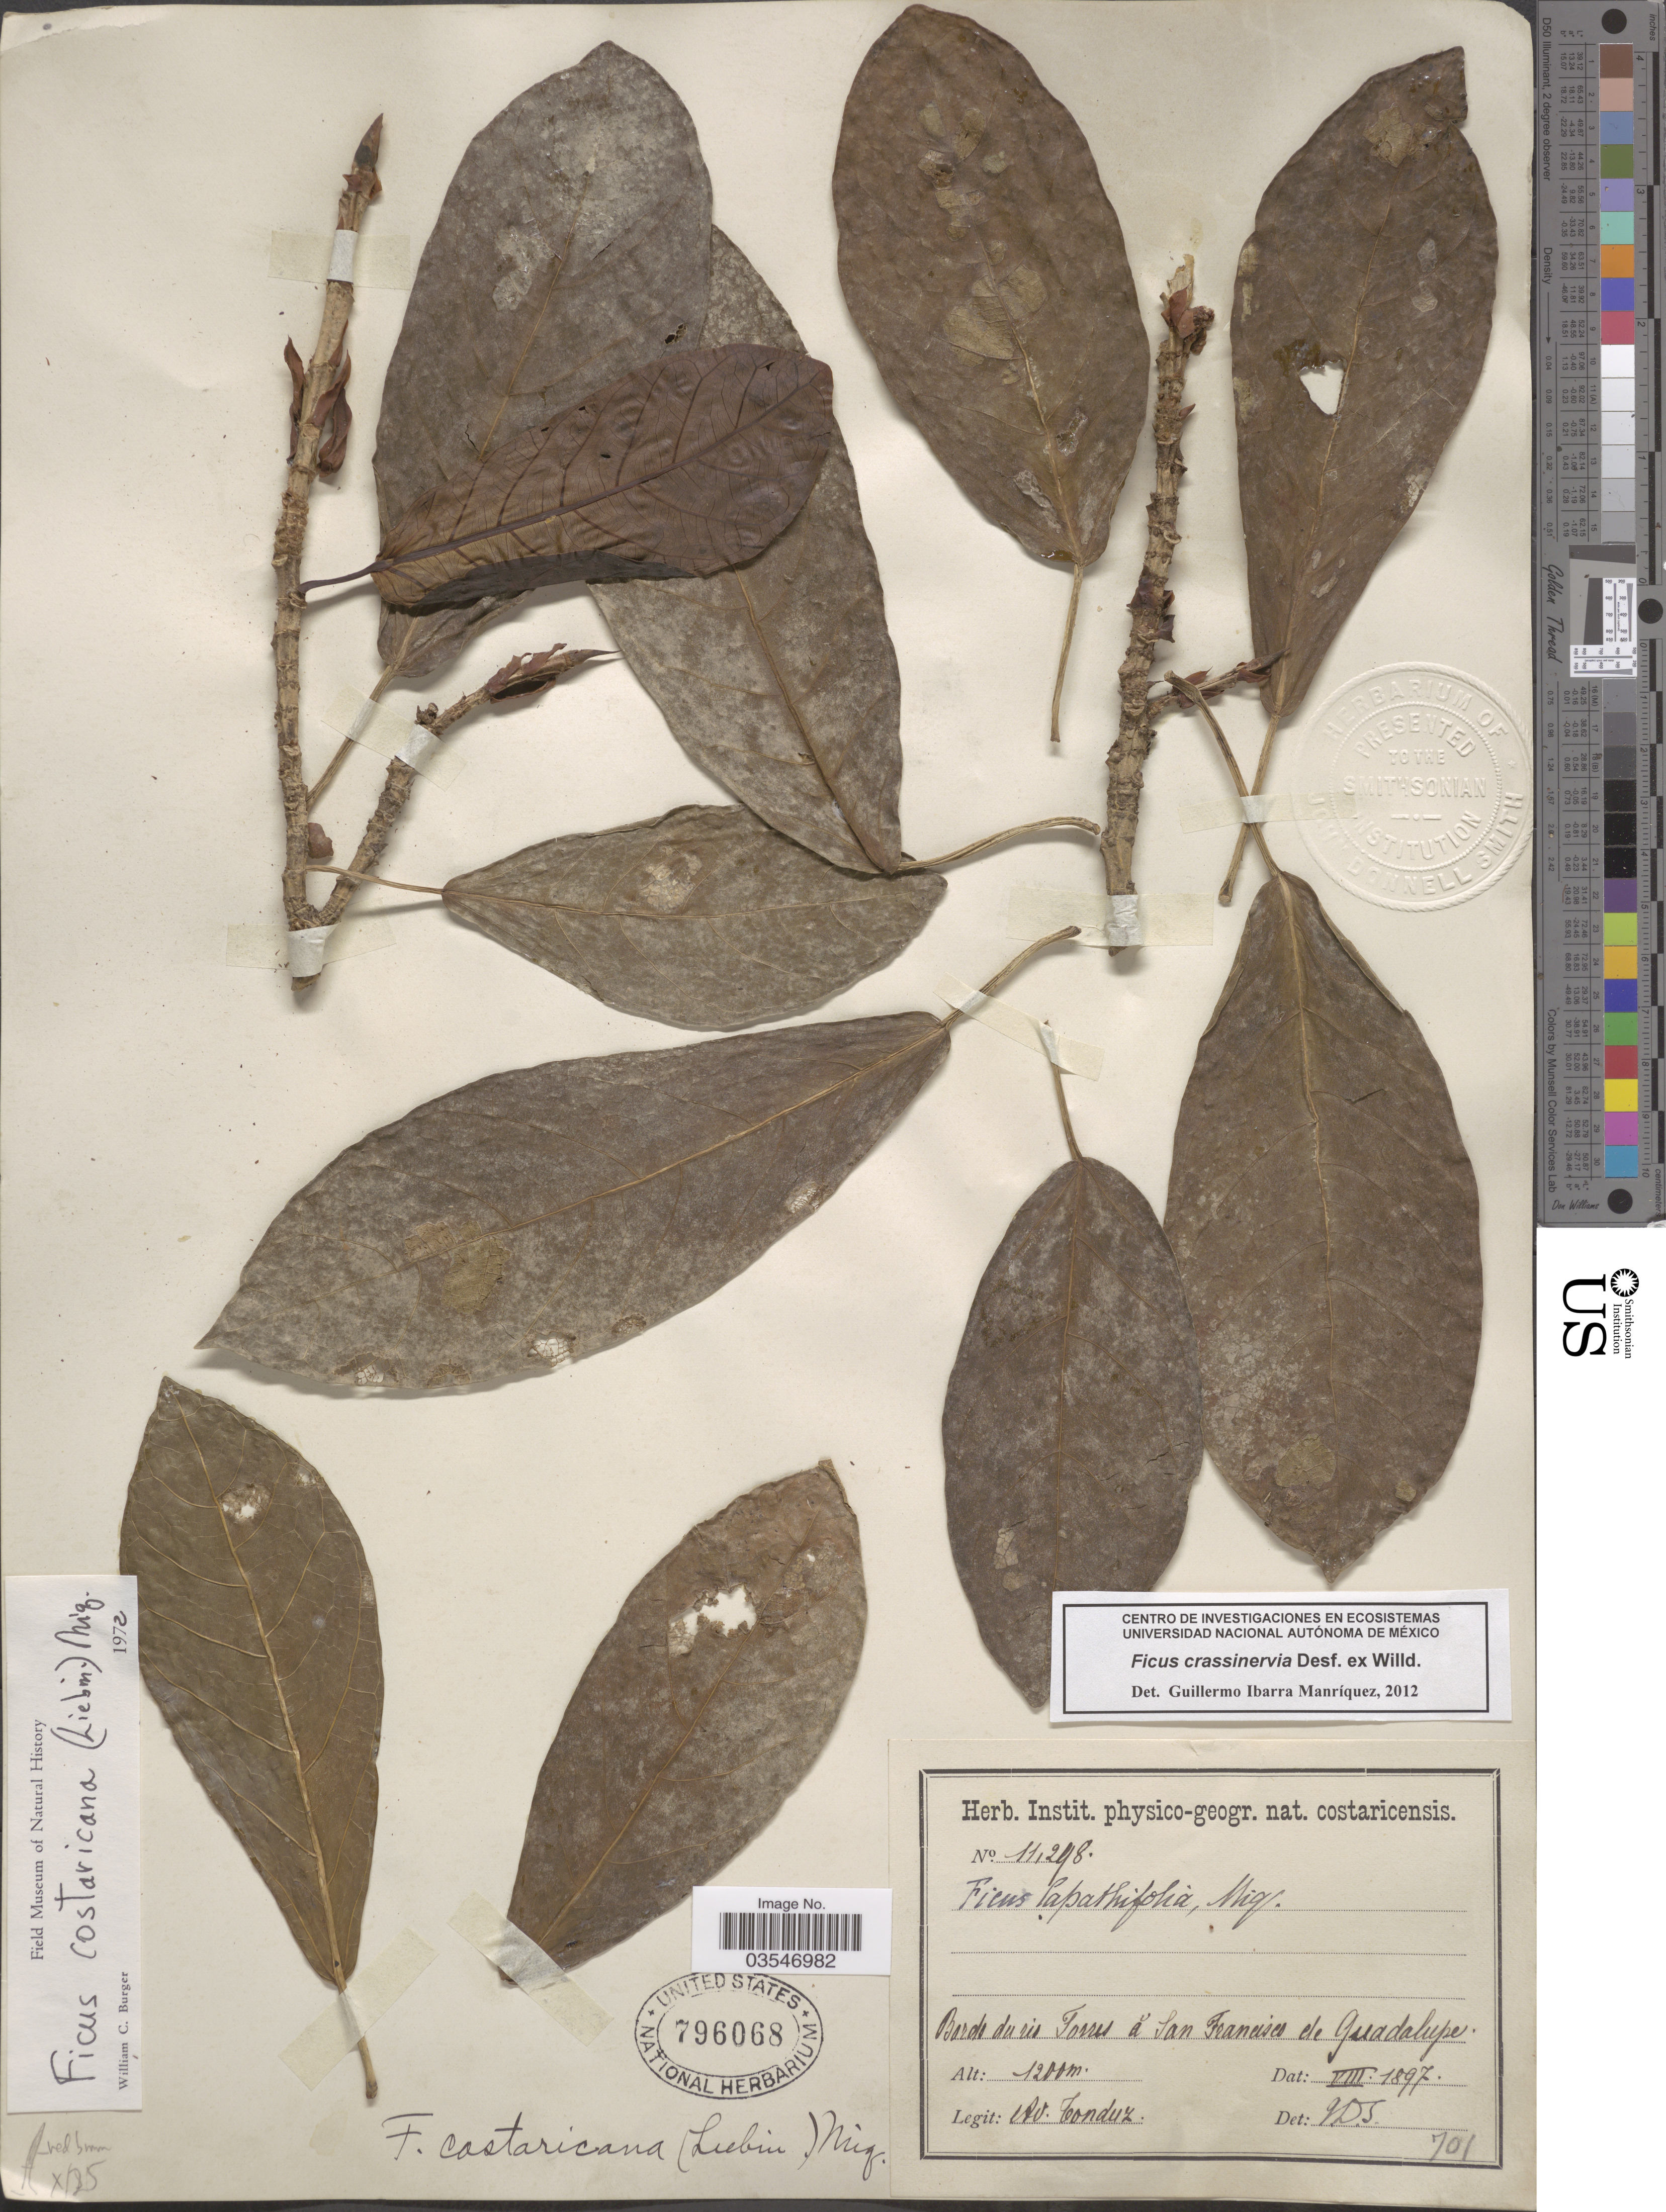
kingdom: Plantae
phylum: Tracheophyta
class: Magnoliopsida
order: Rosales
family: Moraceae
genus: Ficus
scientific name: Ficus crassinervia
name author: Desf. ex Willd.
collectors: A. Tonduz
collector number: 11298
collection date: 1897-08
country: Costa Rica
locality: Bords du rio Torres á San Francisco de Guadalupe.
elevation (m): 1200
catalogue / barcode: US 796068